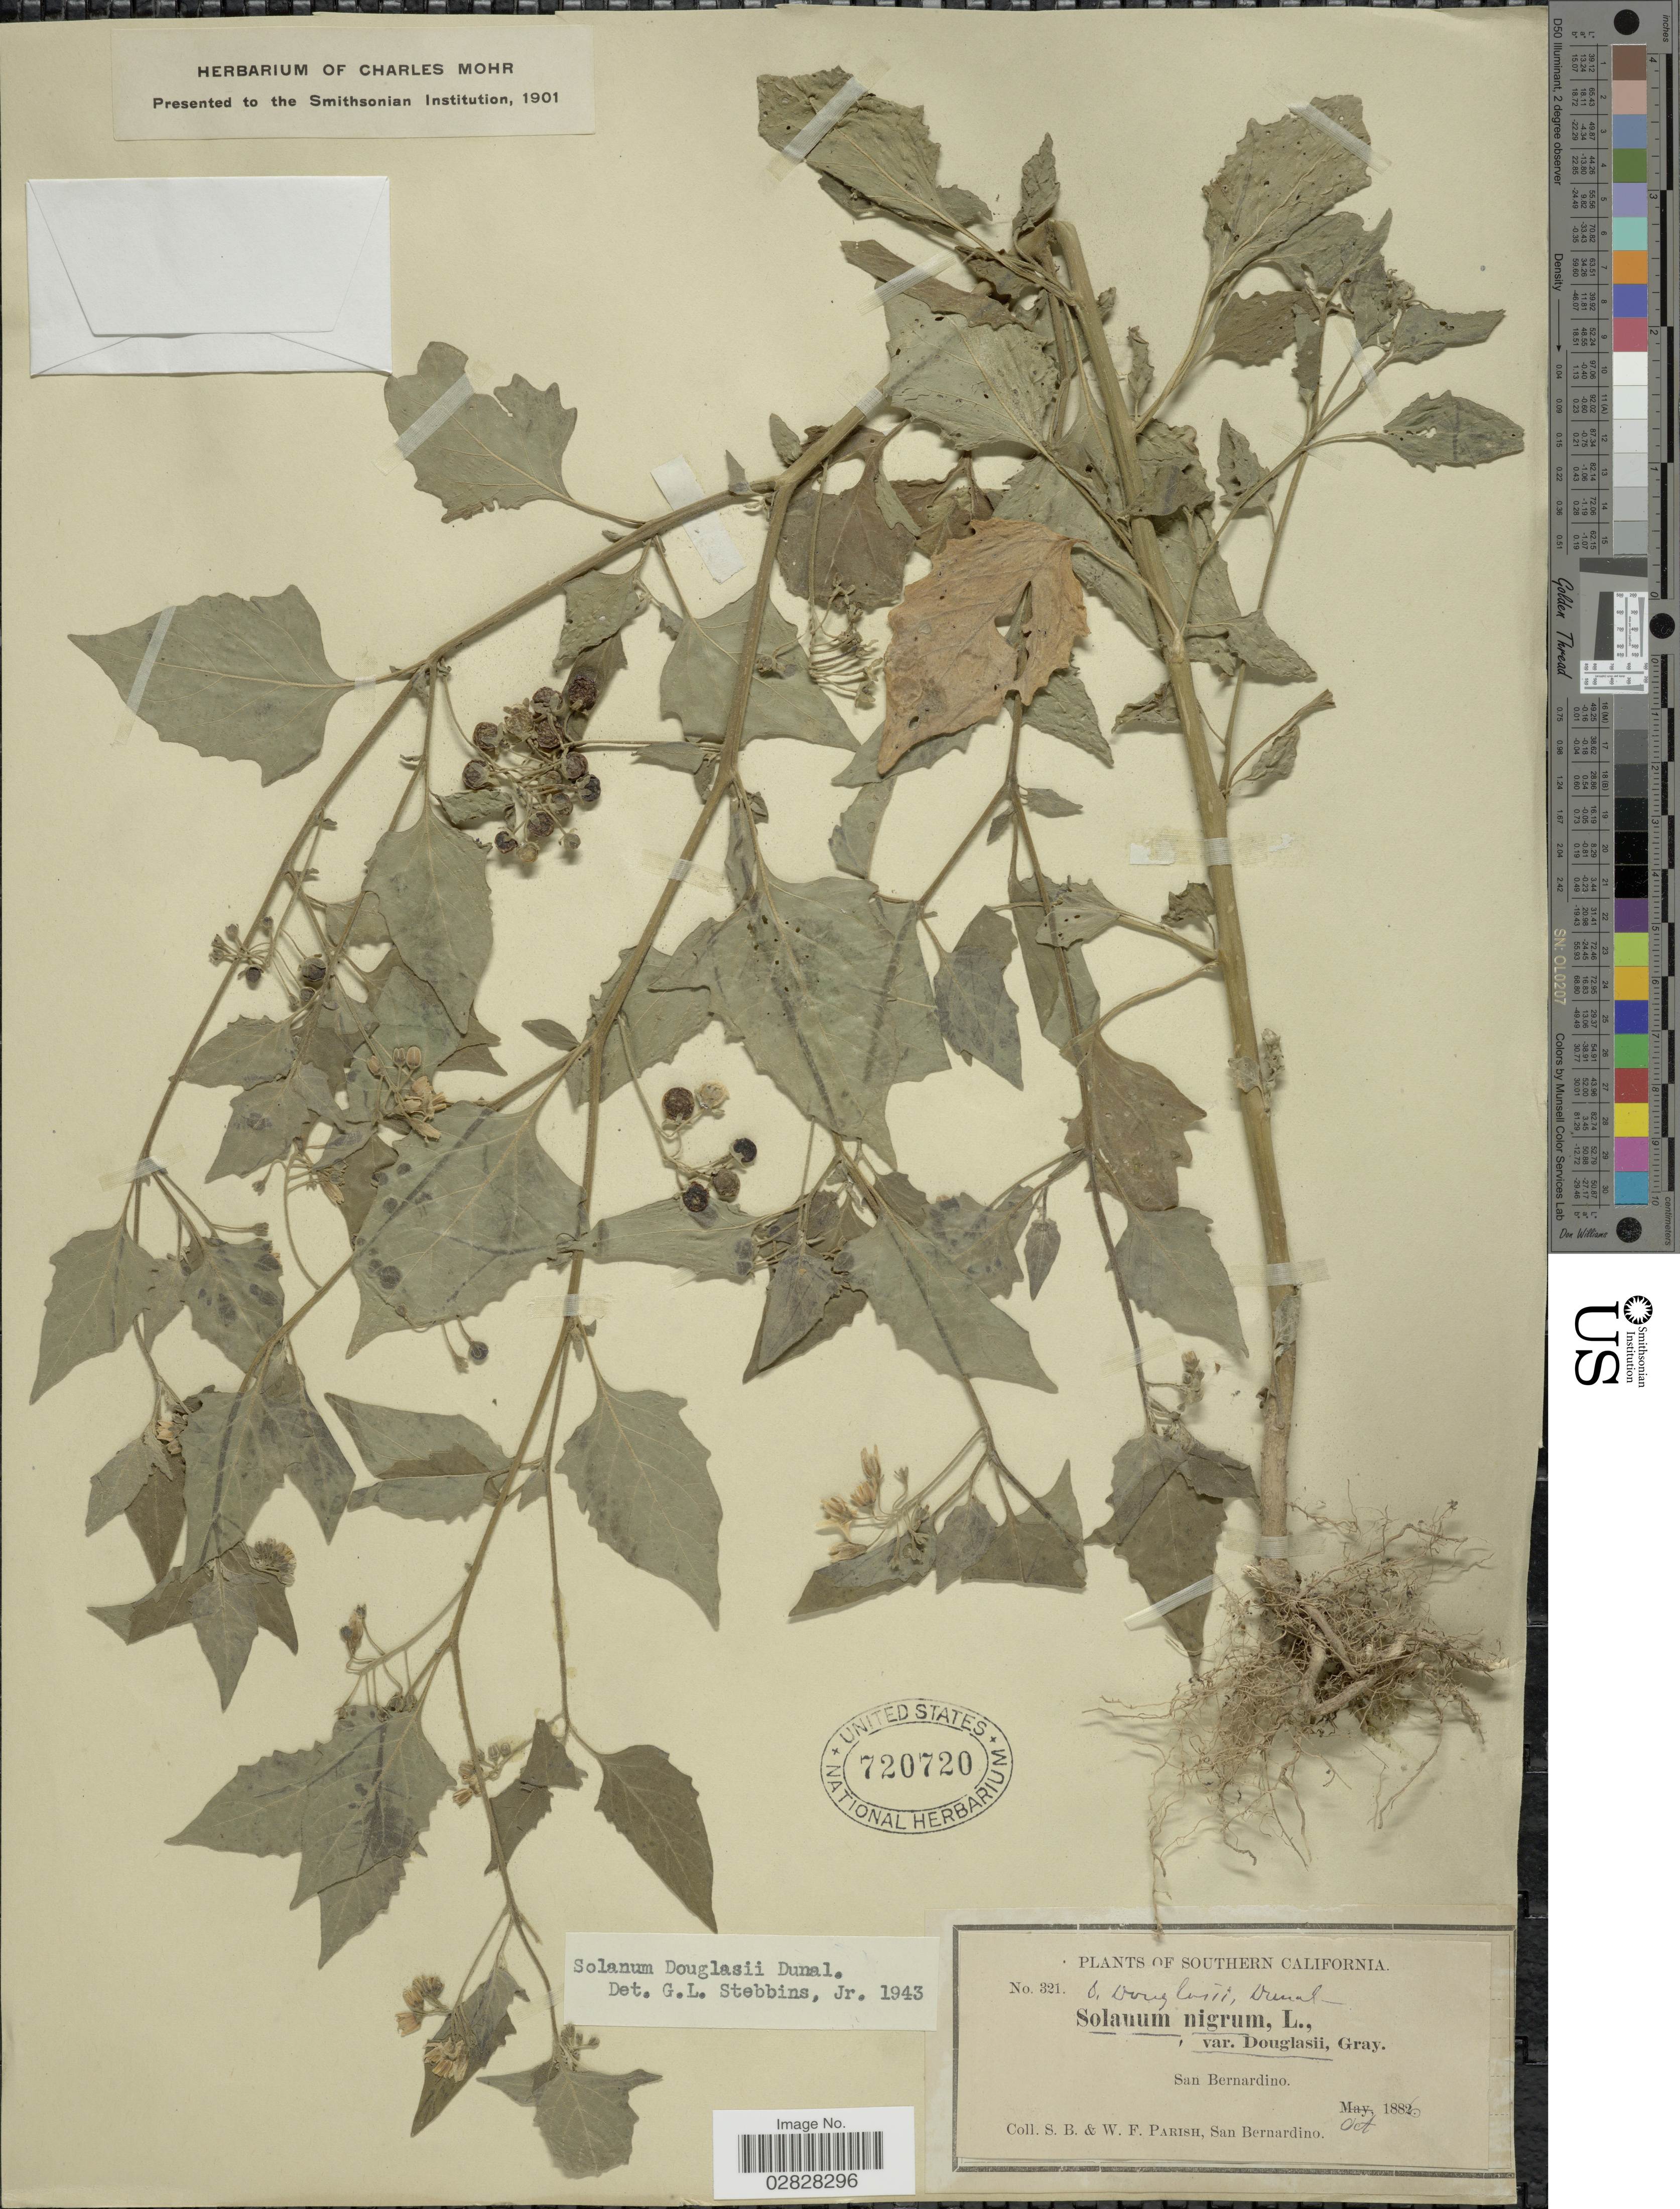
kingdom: Plantae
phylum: Tracheophyta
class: Magnoliopsida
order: Solanales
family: Solanaceae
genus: Solanum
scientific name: Solanum douglasii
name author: Dunal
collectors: S. B. Parish & W. F. Parish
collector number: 321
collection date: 1886-10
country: United States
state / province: California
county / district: San Bernardino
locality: Southern California. San Bernardino.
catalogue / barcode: US 720720